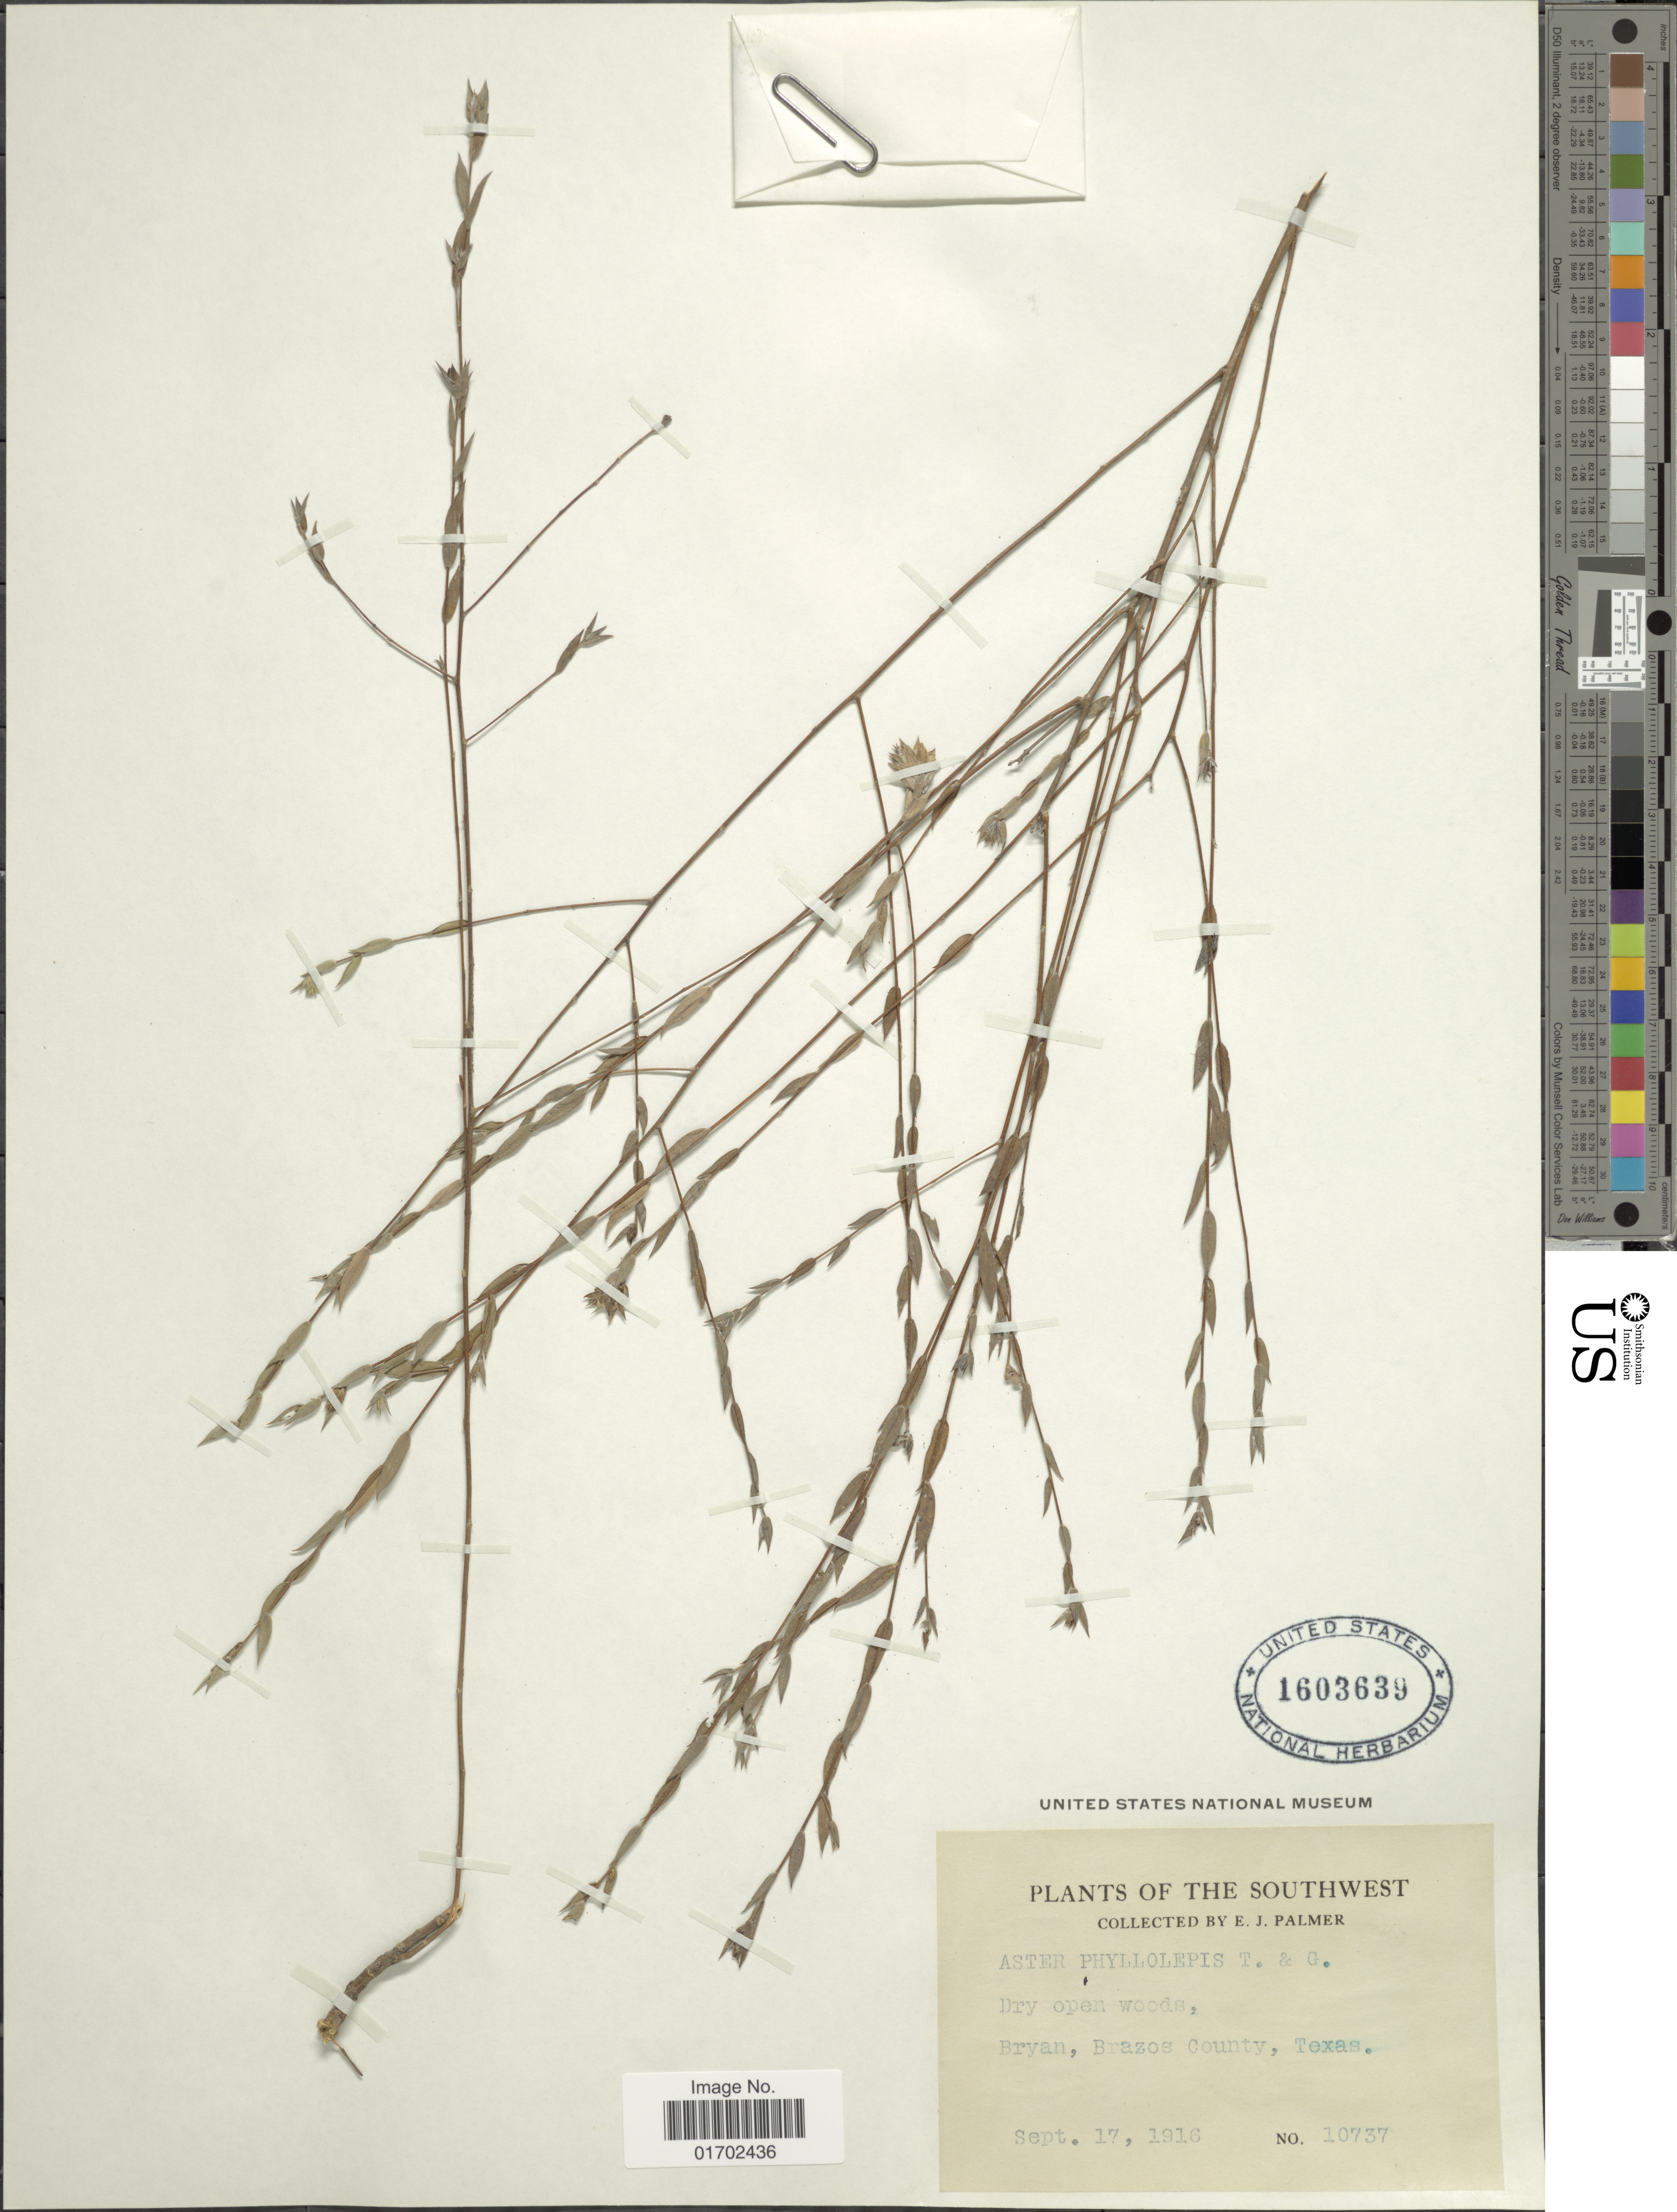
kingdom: Plantae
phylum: Tracheophyta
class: Magnoliopsida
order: Asterales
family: Asteraceae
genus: Symphyotrichum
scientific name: Symphyotrichum pratense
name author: (Raf.) G.L. Nesom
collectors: E. J. Palmer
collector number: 10737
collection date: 1916-09-17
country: United States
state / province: Texas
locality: Southwest. Dry open woods, Bryan, Brazos County, Texas.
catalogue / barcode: US 1603639